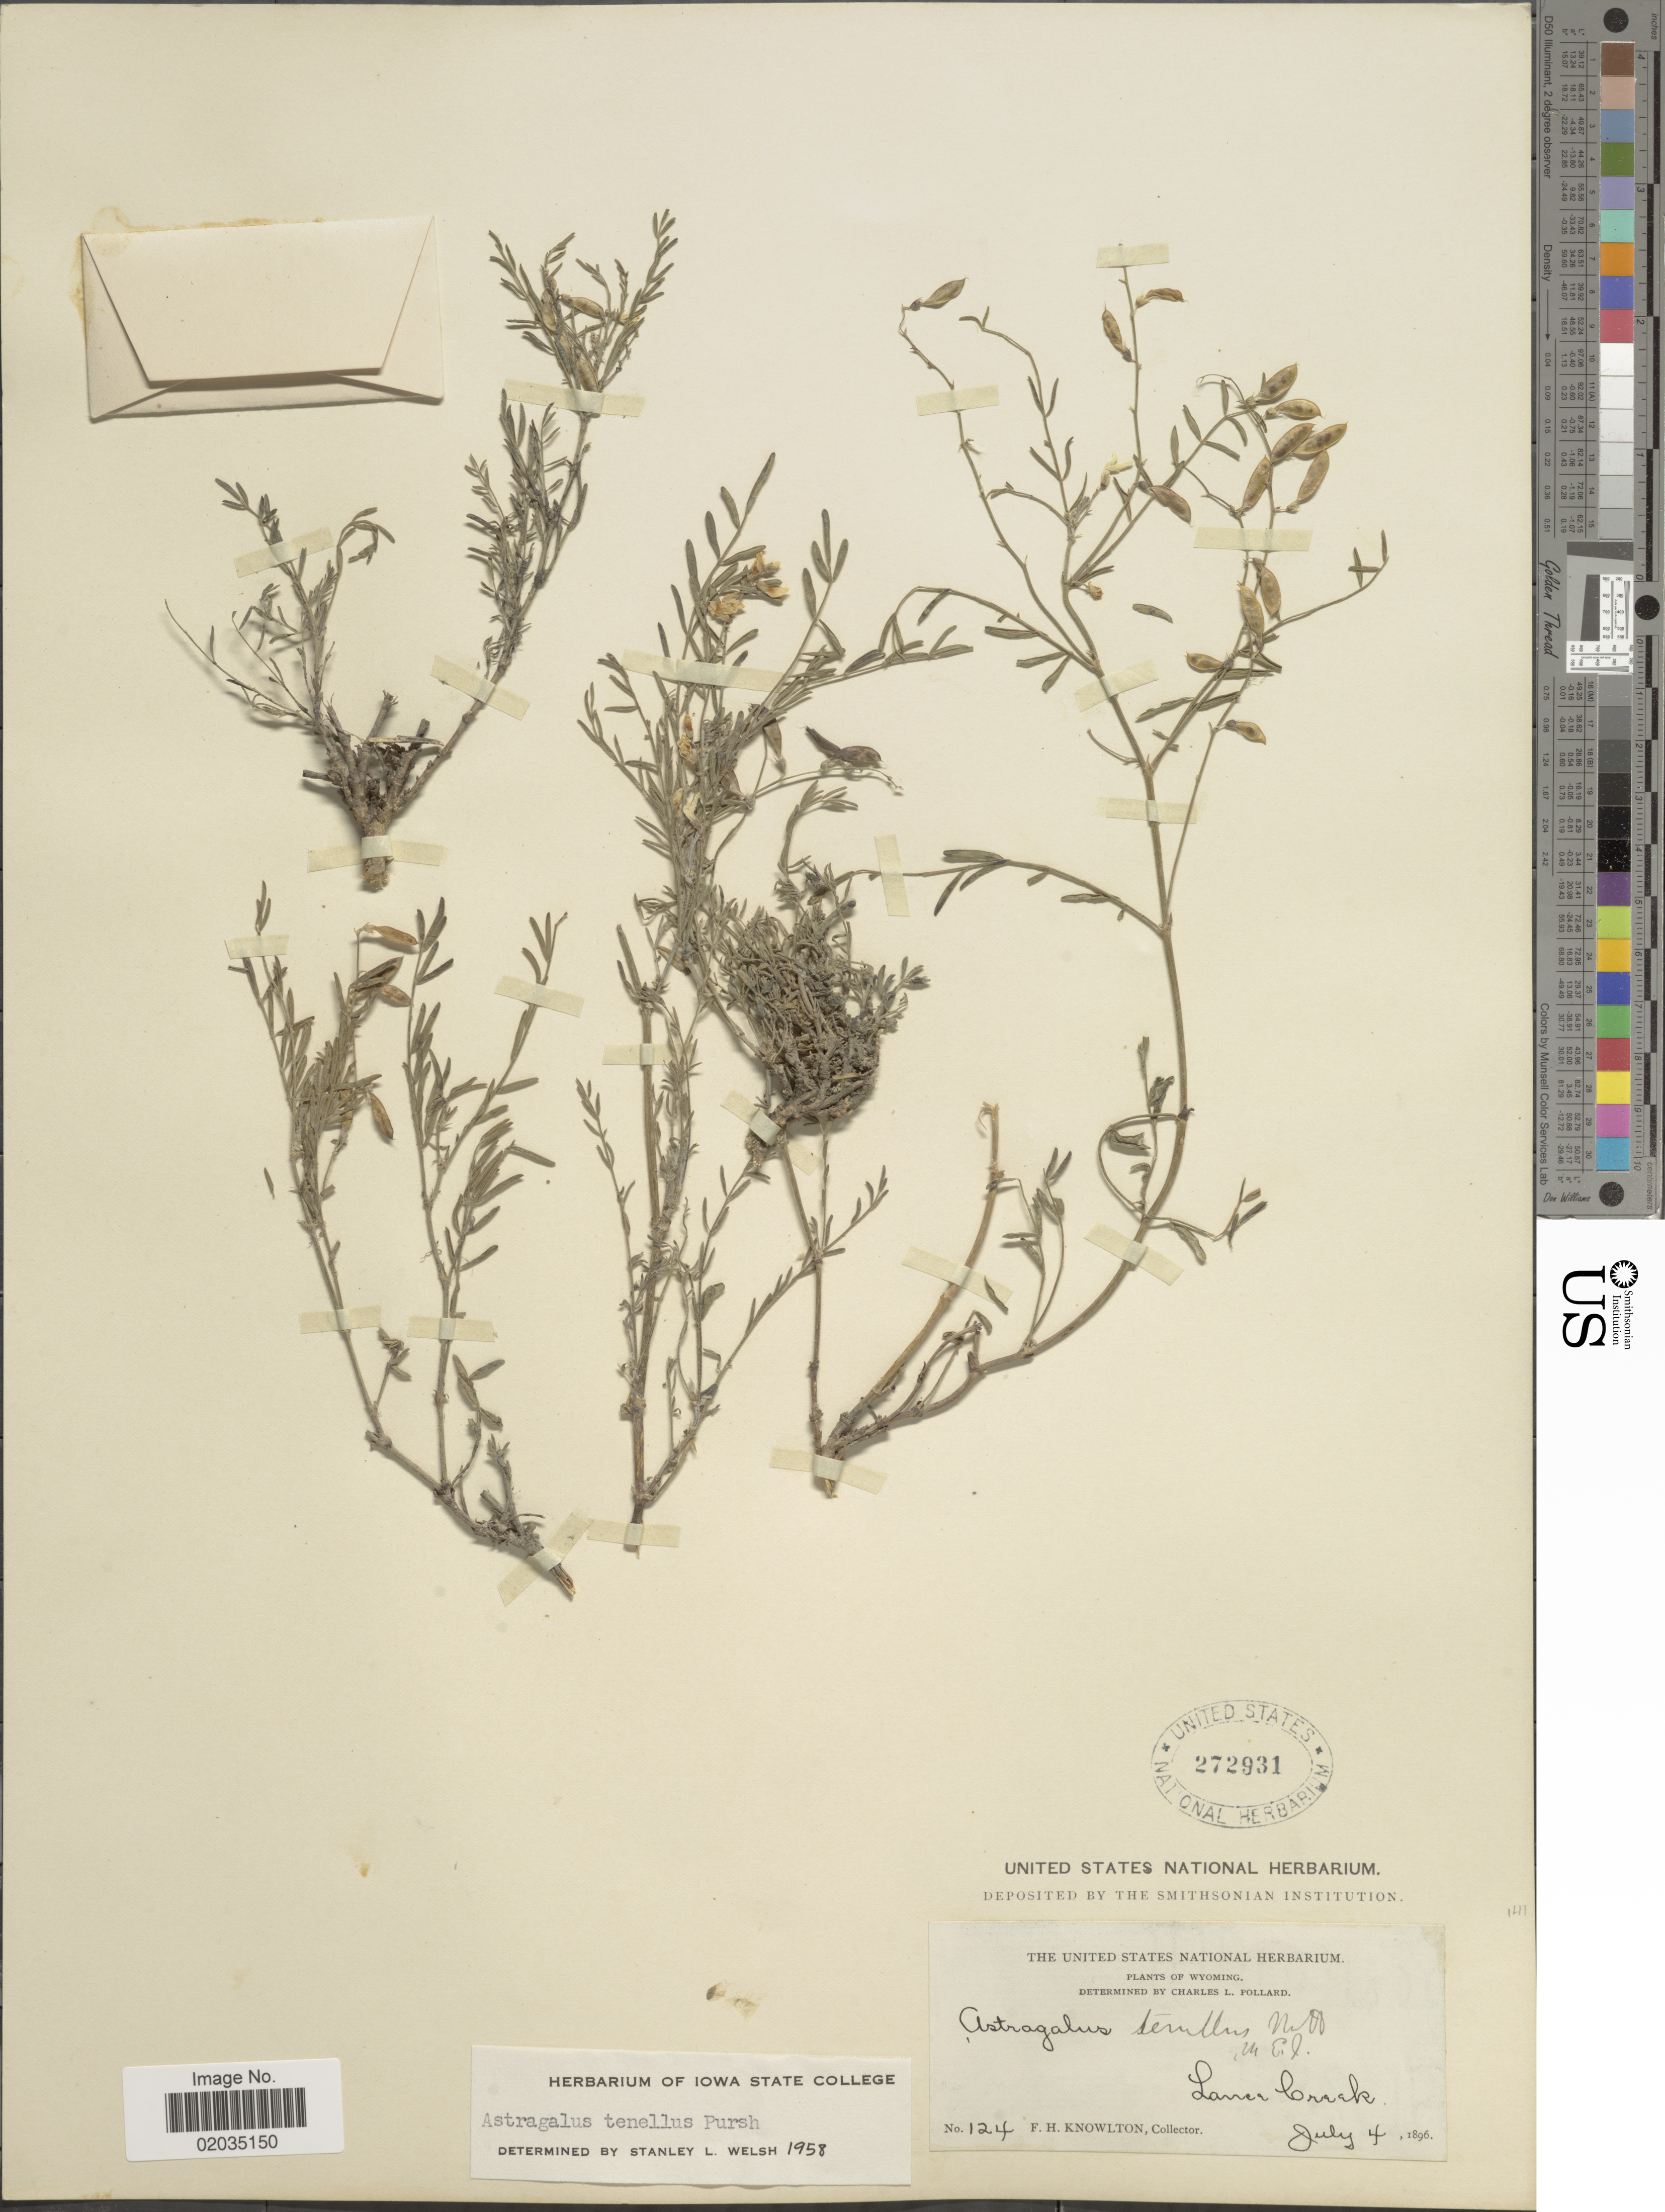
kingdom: Plantae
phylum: Tracheophyta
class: Magnoliopsida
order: Fabales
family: Fabaceae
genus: Astragalus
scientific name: Astragalus tenellus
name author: Pursh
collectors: F. H. Knowlton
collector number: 124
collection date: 1896-07-04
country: United States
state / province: Wyoming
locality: Lanes Creek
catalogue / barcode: US 272931